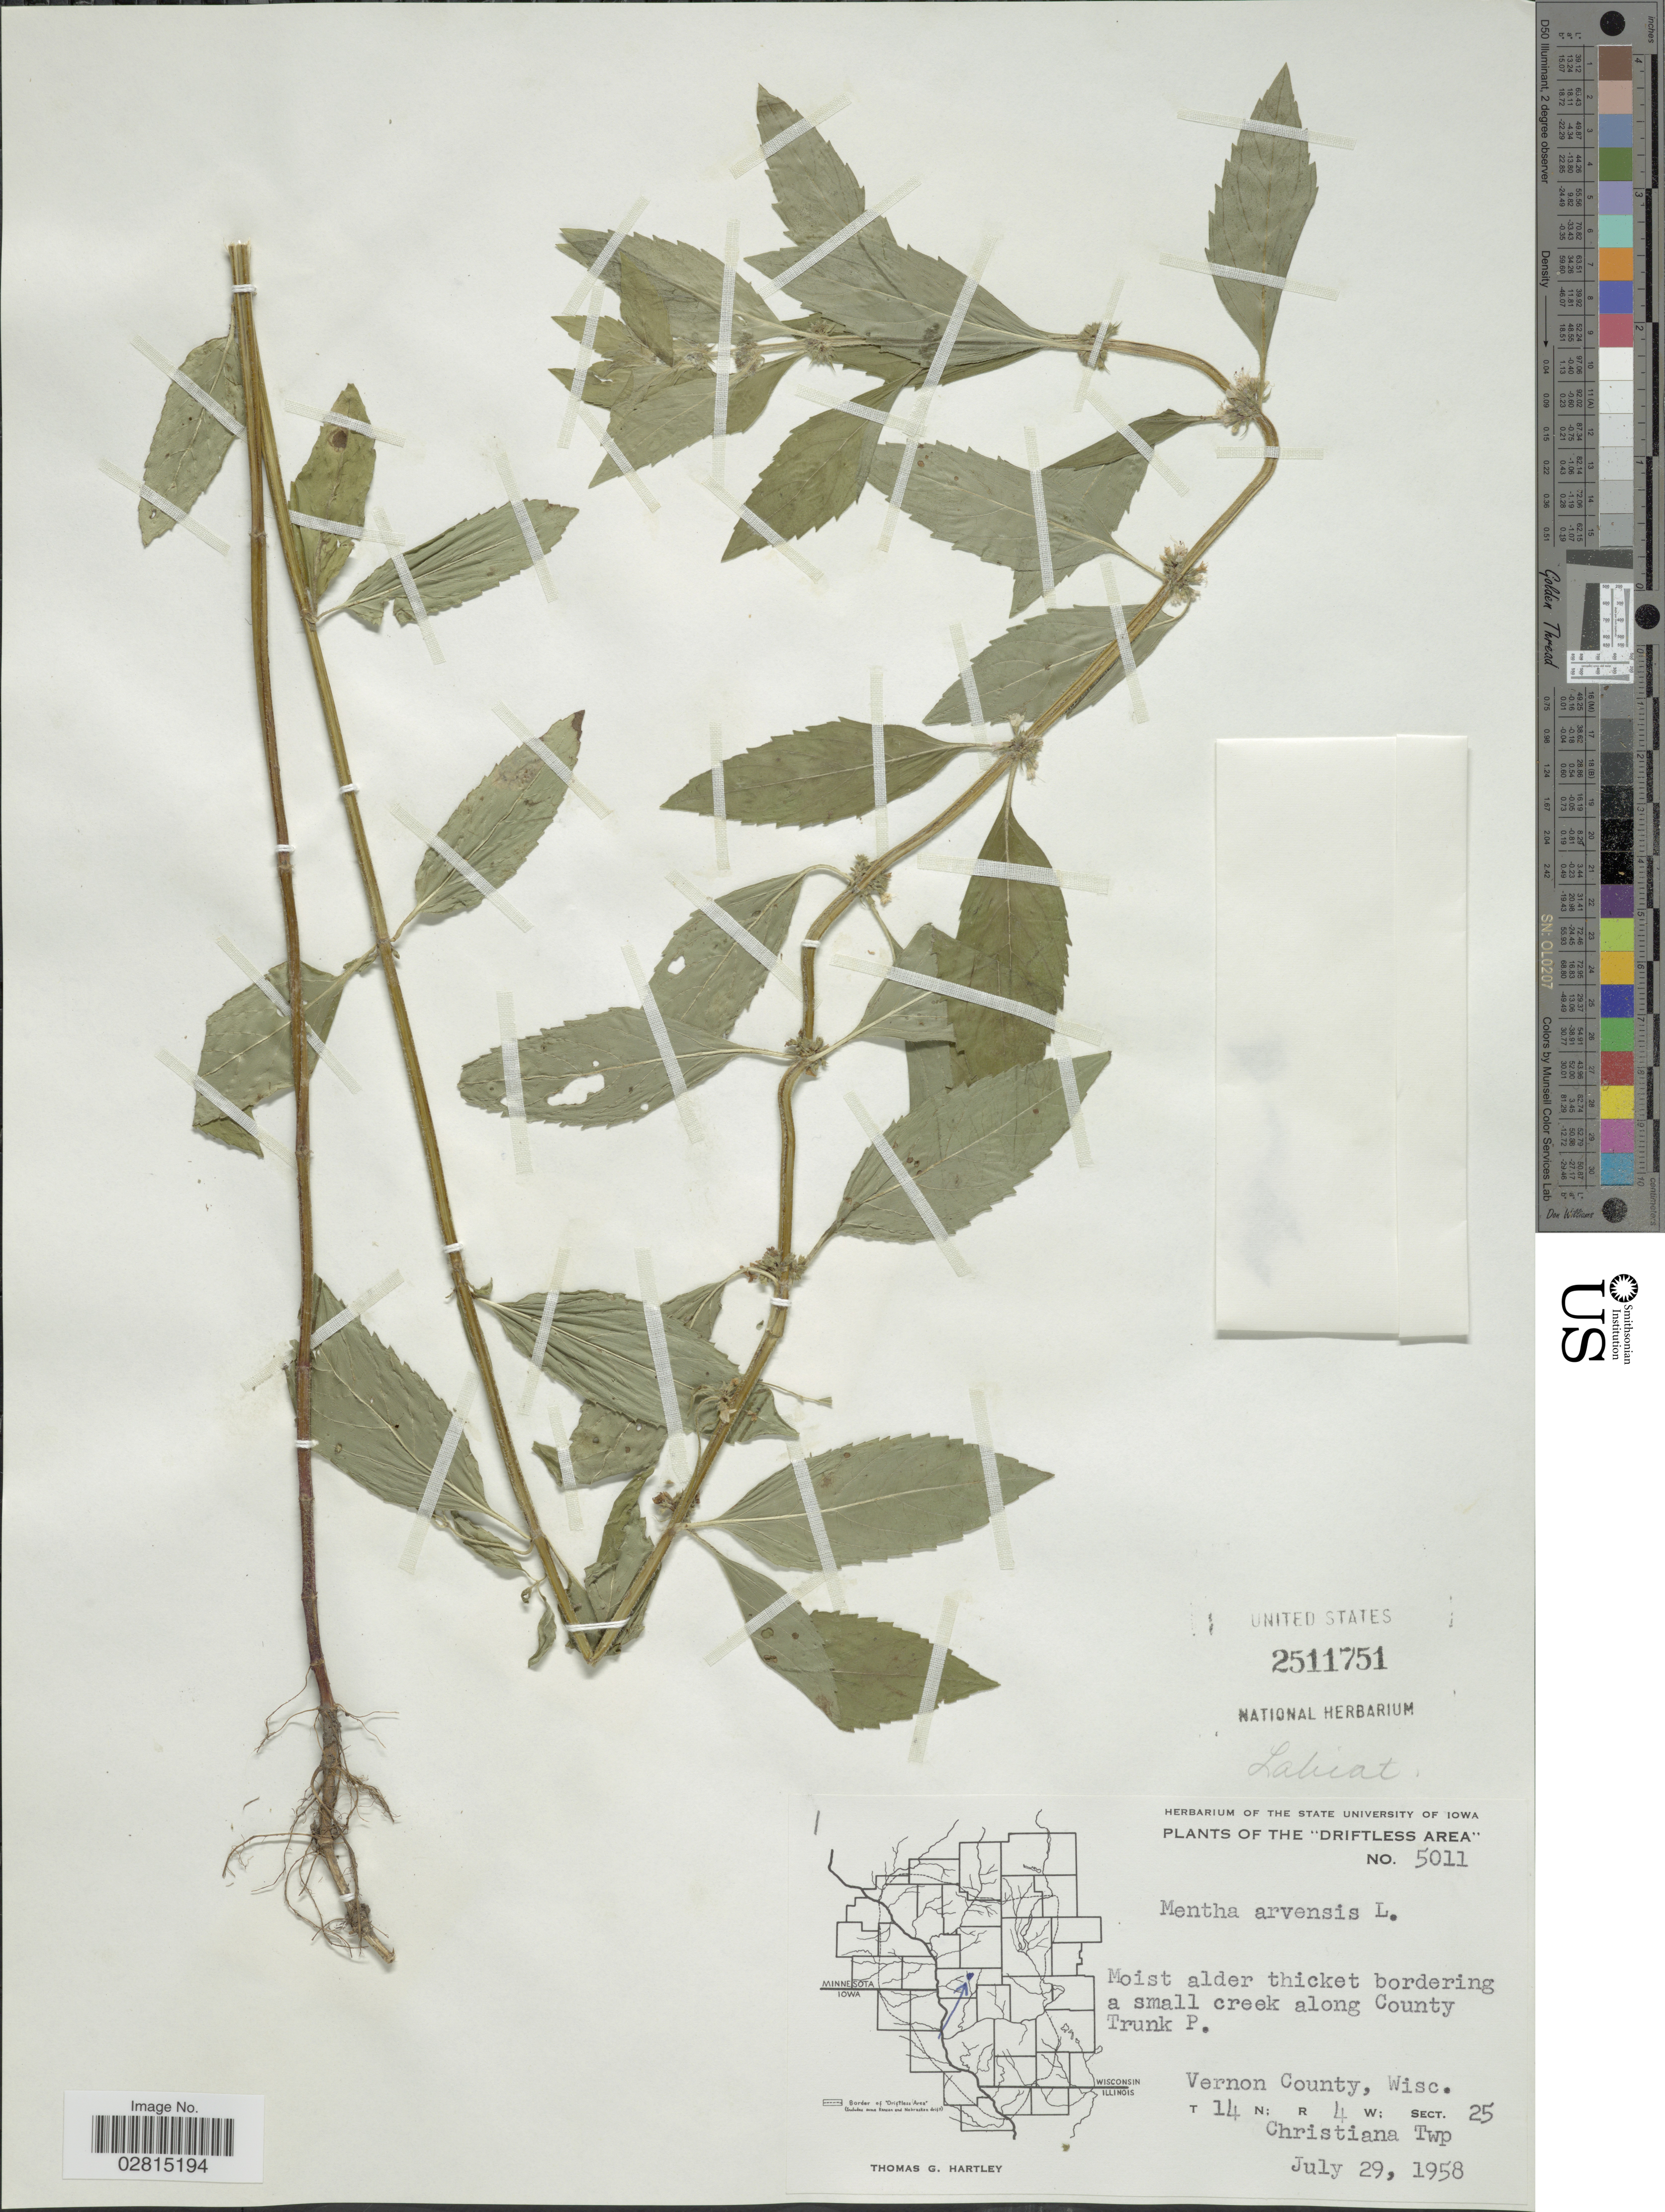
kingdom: Plantae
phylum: Tracheophyta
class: Magnoliopsida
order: Lamiales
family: Lamiaceae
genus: Mentha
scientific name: Mentha arvensis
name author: L.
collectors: T. G. Hartley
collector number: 5011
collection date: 1958-07-29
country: United States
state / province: Wisconsin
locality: The "Driftless Area", along County Trunk P., Vernon County, Wisc., T14N; R4W; Sect. 25, Christiana Twp.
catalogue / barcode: US 2511751